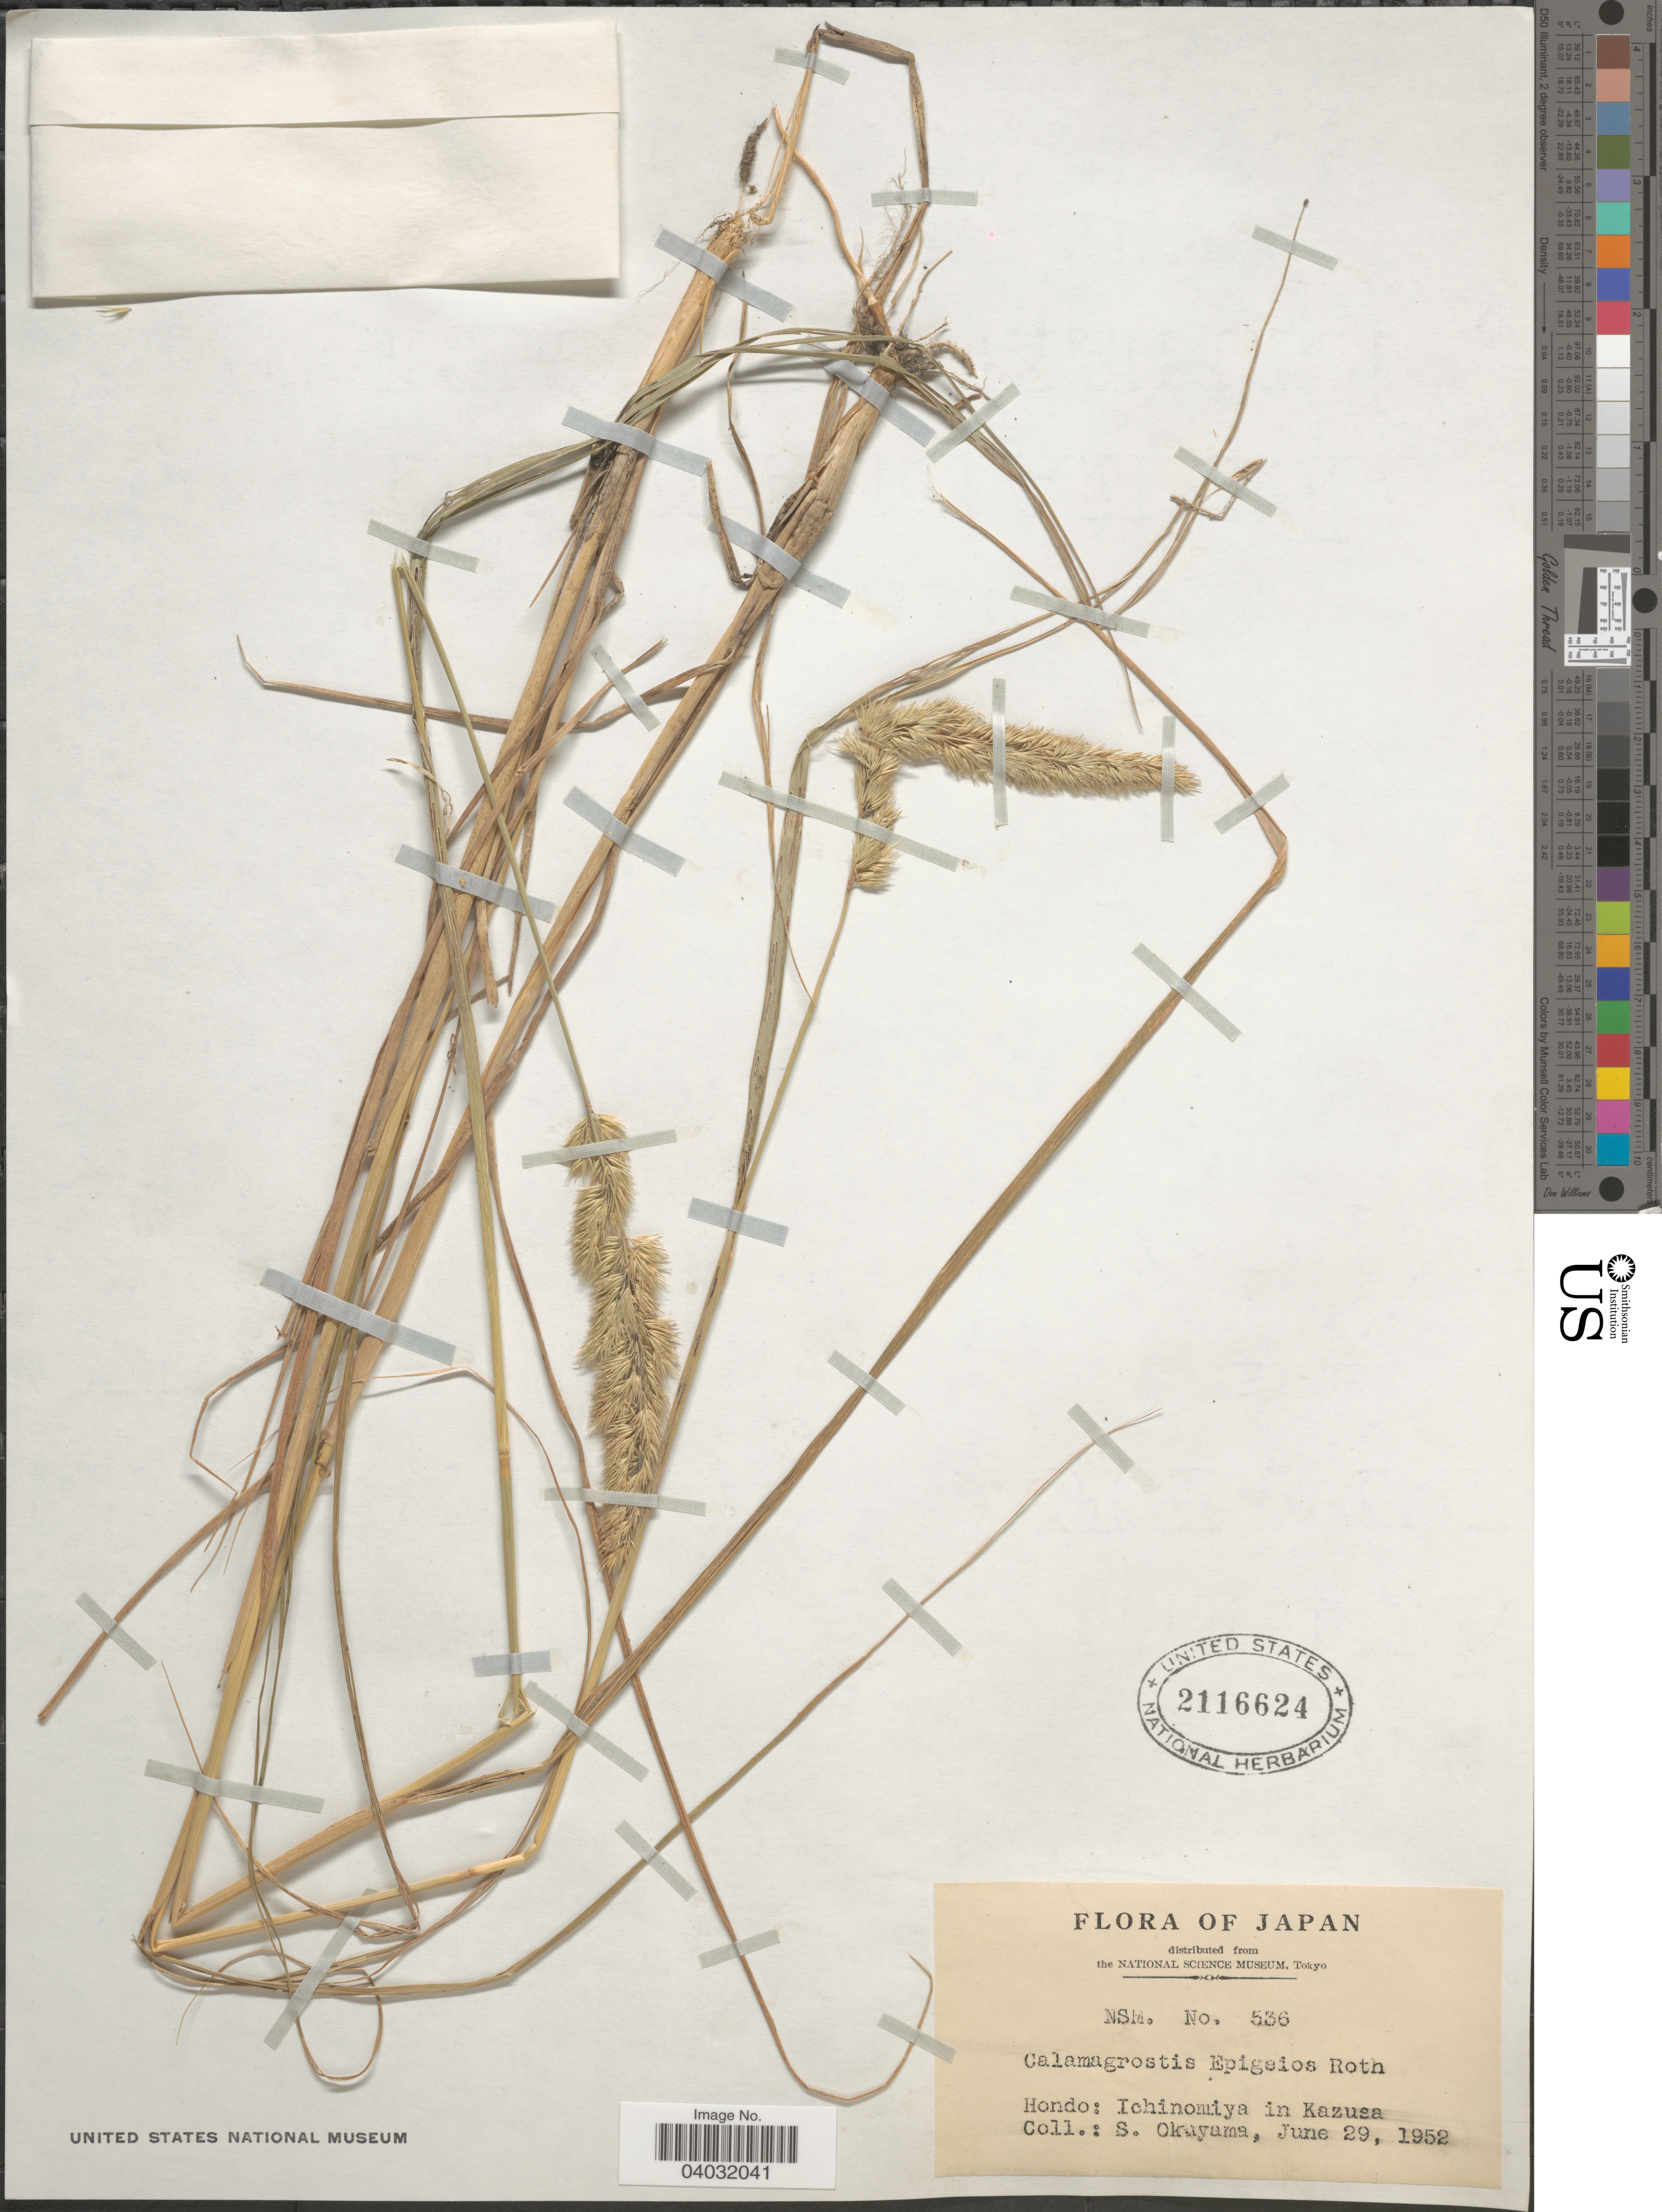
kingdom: Plantae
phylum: Tracheophyta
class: Liliopsida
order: Poales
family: Poaceae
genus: Calamagrostis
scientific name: Calamagrostis epigeios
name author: (L.) Roth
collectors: S. Okuyama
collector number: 536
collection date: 1952-06-29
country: Japan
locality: Hondo: Ichinomiya in Kazusa.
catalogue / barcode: US 2116624